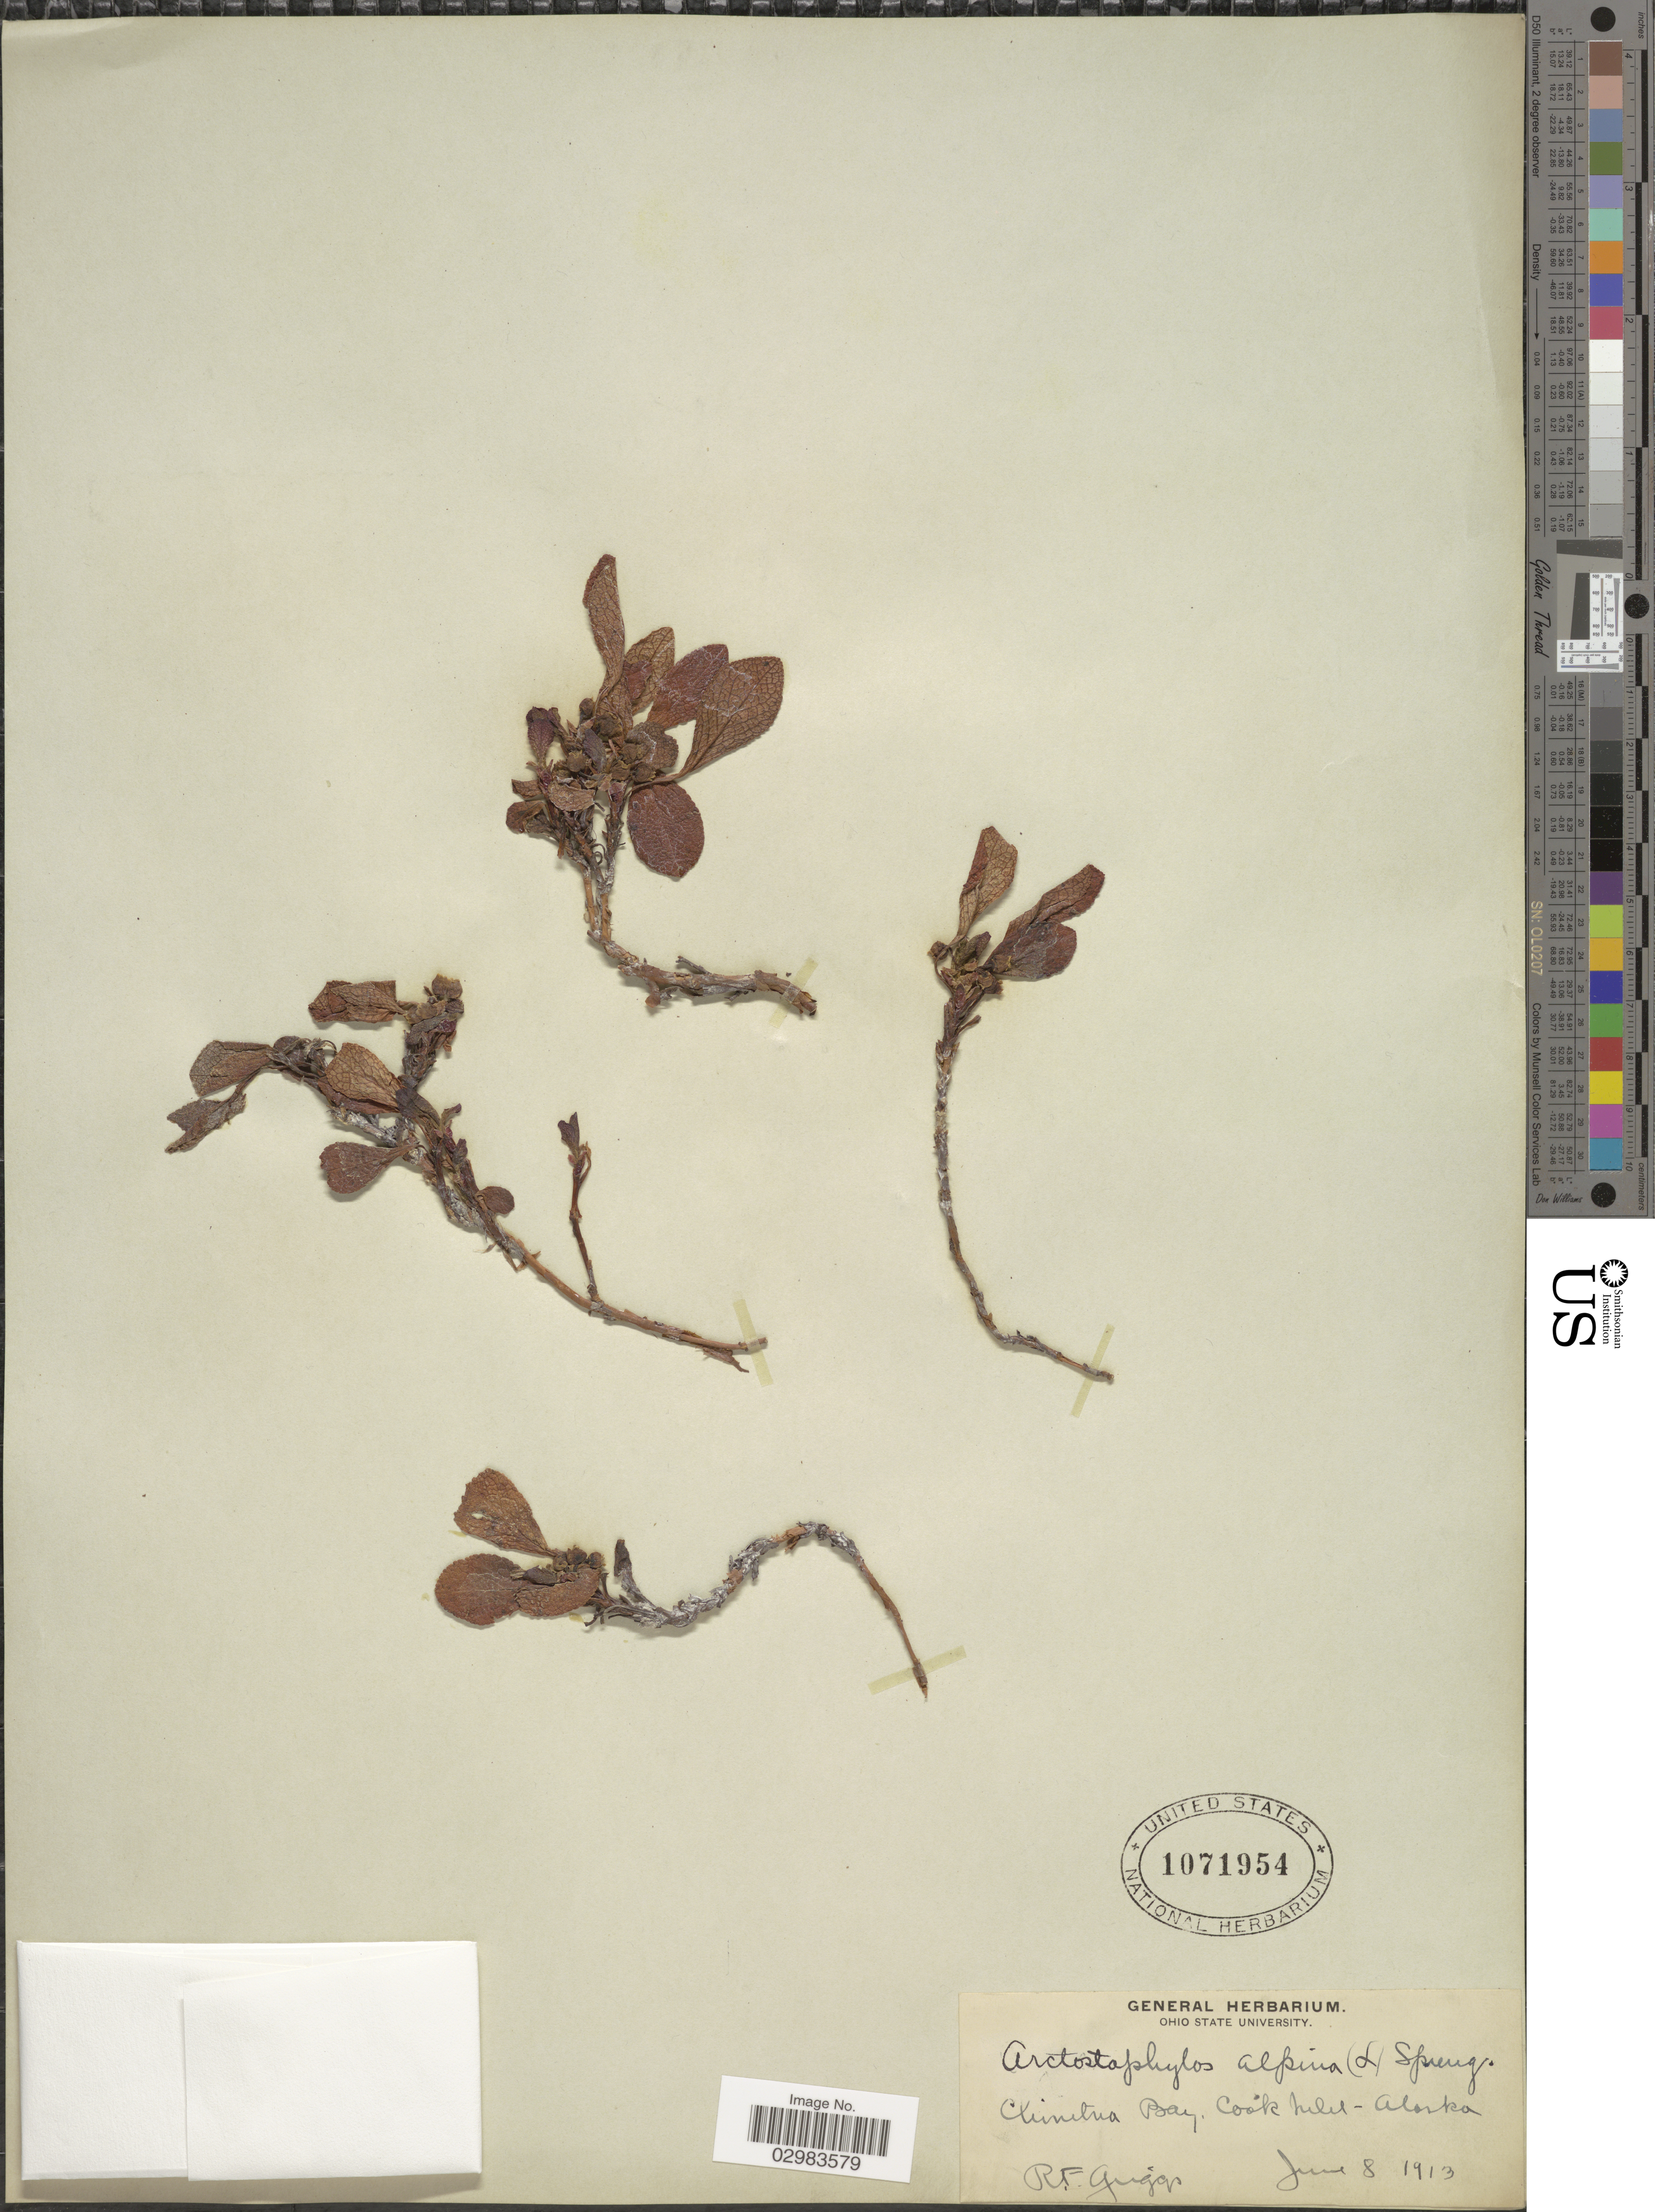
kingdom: Plantae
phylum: Tracheophyta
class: Magnoliopsida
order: Ericales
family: Ericaceae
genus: Arctostaphylos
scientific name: Arctostaphylos alpina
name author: (L.) Spreng.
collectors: R. F. Griggs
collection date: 1913-06-08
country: United States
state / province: Alaska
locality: Clinitua Bay, Cook Inlet.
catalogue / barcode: US 1071954